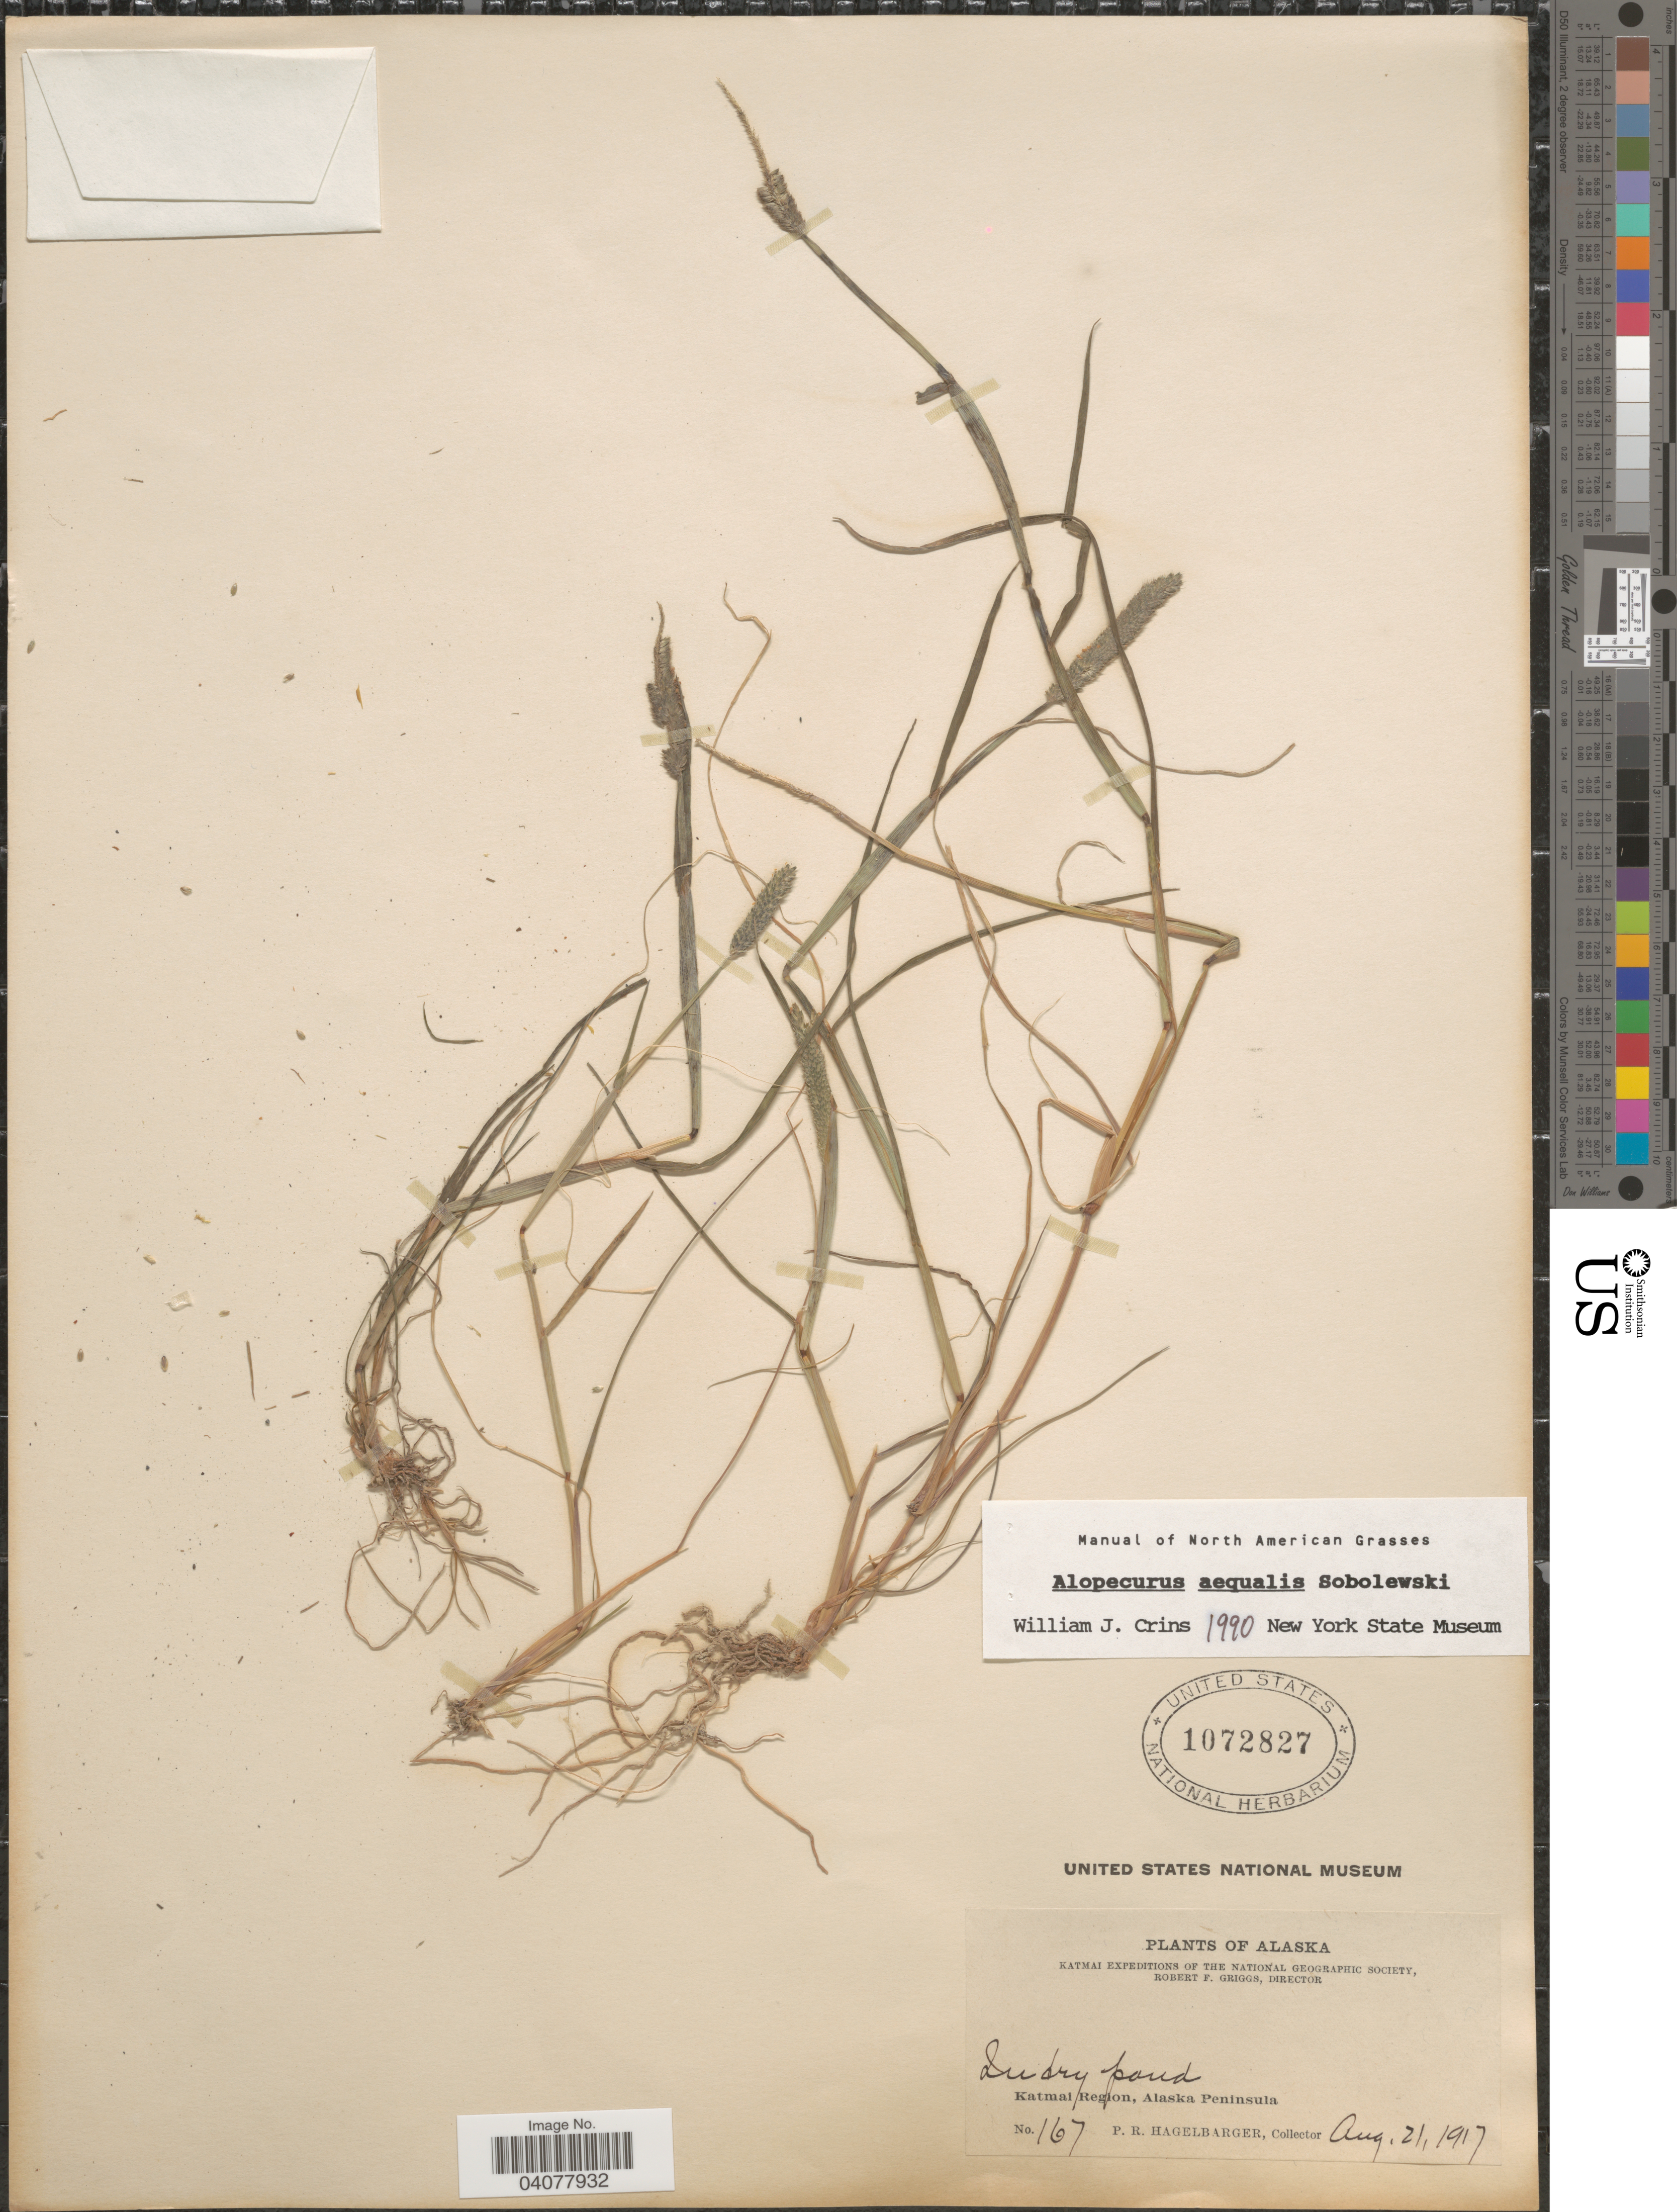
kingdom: Plantae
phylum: Tracheophyta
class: Liliopsida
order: Poales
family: Poaceae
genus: Alopecurus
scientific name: Alopecurus aequalis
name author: Sobol.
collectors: P. Hagelbarger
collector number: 167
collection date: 1917-08-21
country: United States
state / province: Alaska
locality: Katmai Expeditions of the National Geographic Society. In dry pond. Katmai Region, Alaska Peninsula.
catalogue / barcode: US 1072827